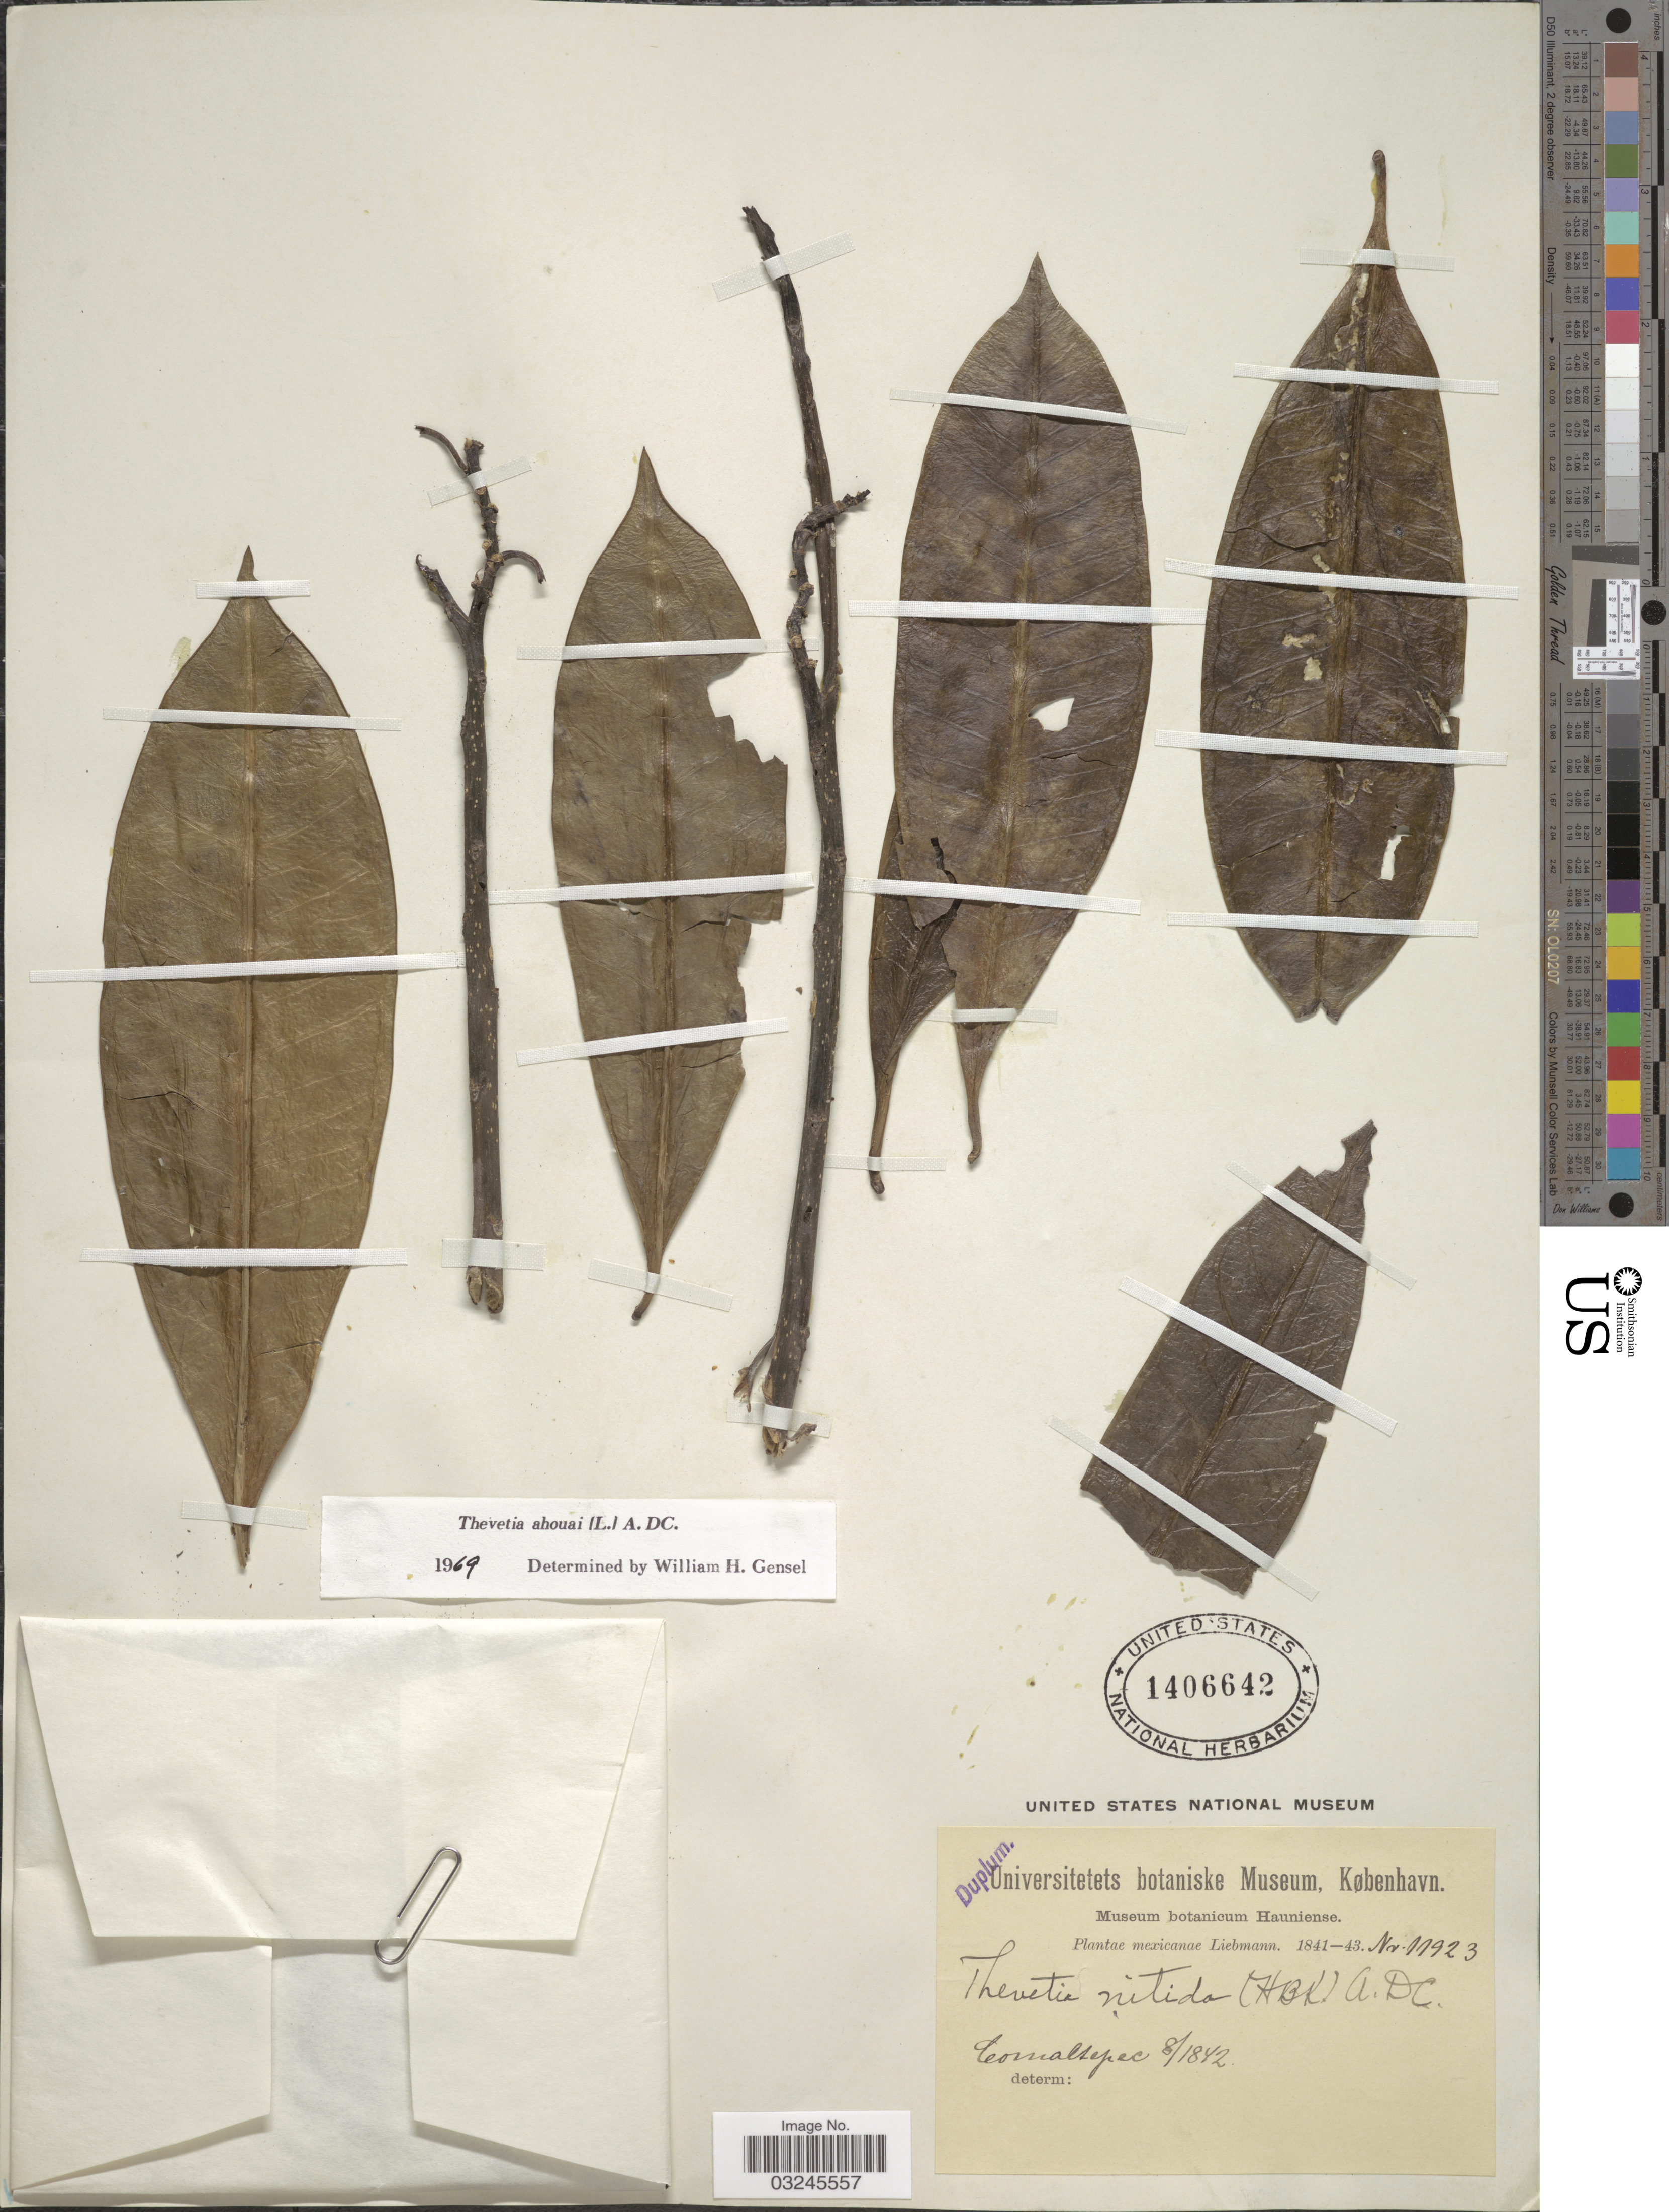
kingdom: Plantae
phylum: Tracheophyta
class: Magnoliopsida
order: Gentianales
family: Apocynaceae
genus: Thevetia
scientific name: Thevetia ahouai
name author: (L.) A. DC.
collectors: Liebmann, --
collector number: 11923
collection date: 1842-08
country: Mexico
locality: Comaltepec.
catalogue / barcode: US 1406642